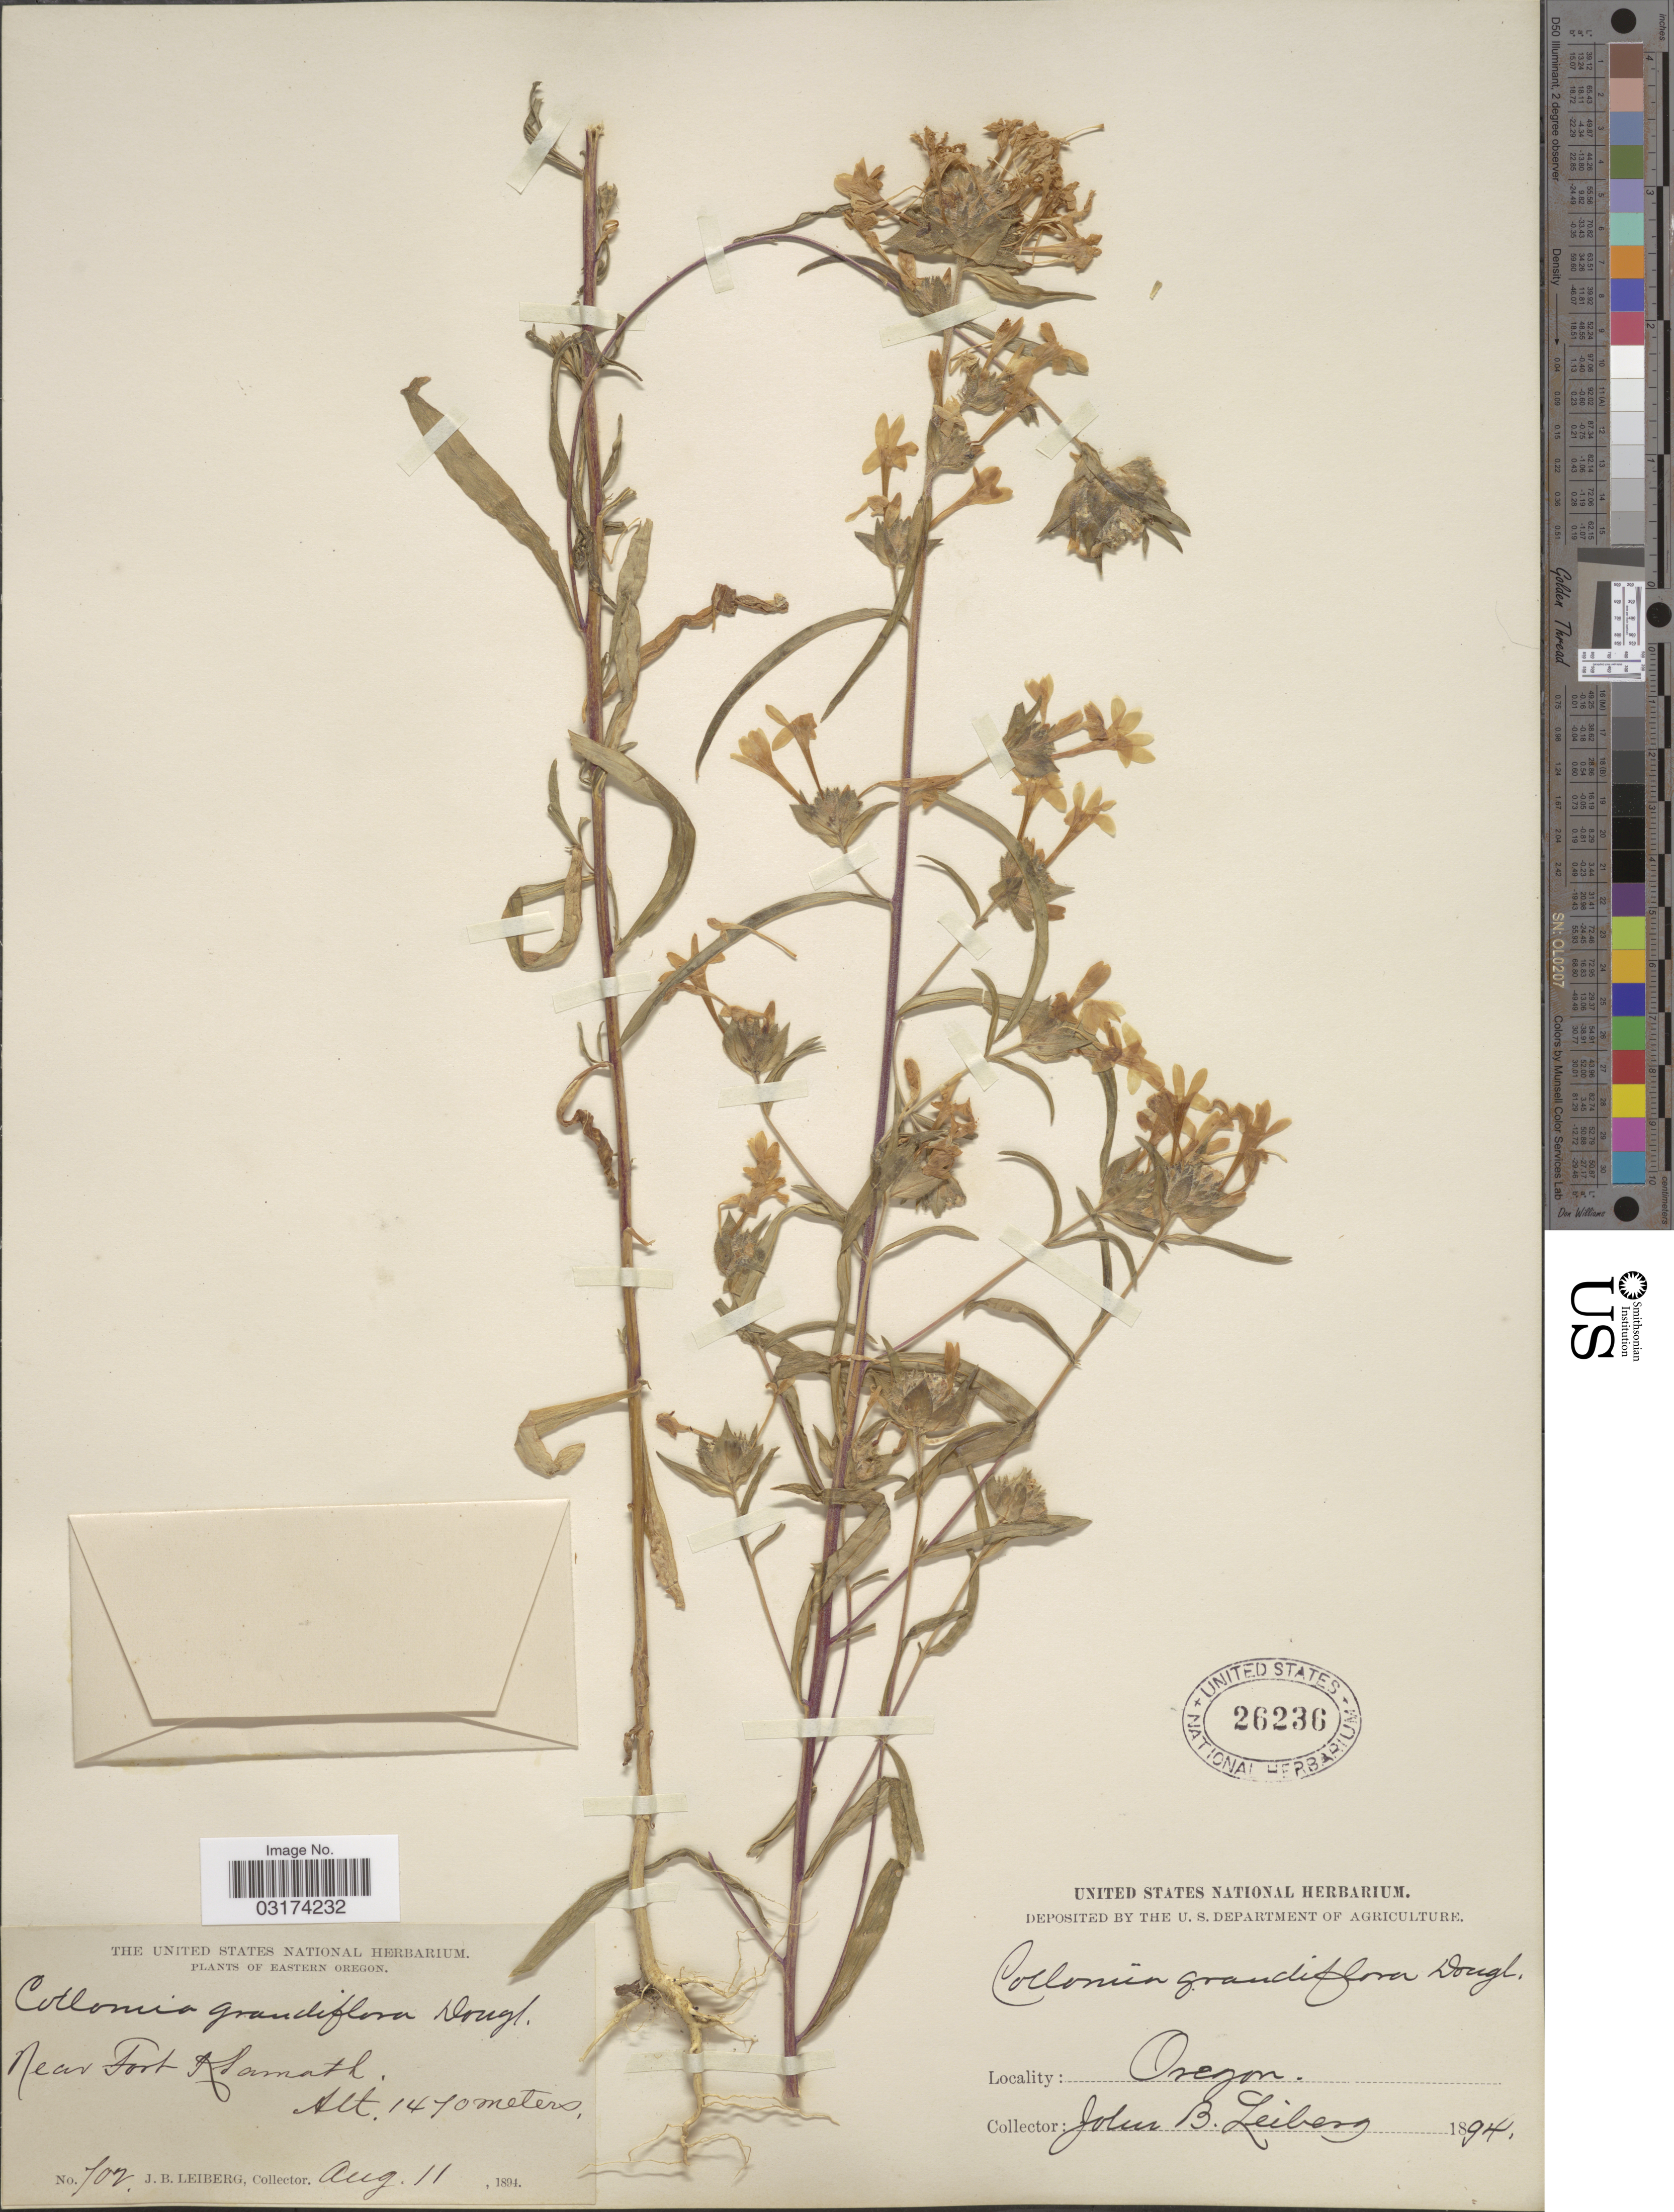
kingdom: Plantae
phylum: Tracheophyta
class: Magnoliopsida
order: Ericales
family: Polemoniaceae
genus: Collomia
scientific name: Collomia grandiflora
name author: Douglas ex Lindl.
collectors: J. B. Leiberg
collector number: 702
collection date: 1894-08-11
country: United States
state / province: Oregon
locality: Eastern Oregon. Near Fort Klamath.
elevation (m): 1470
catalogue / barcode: US 26236